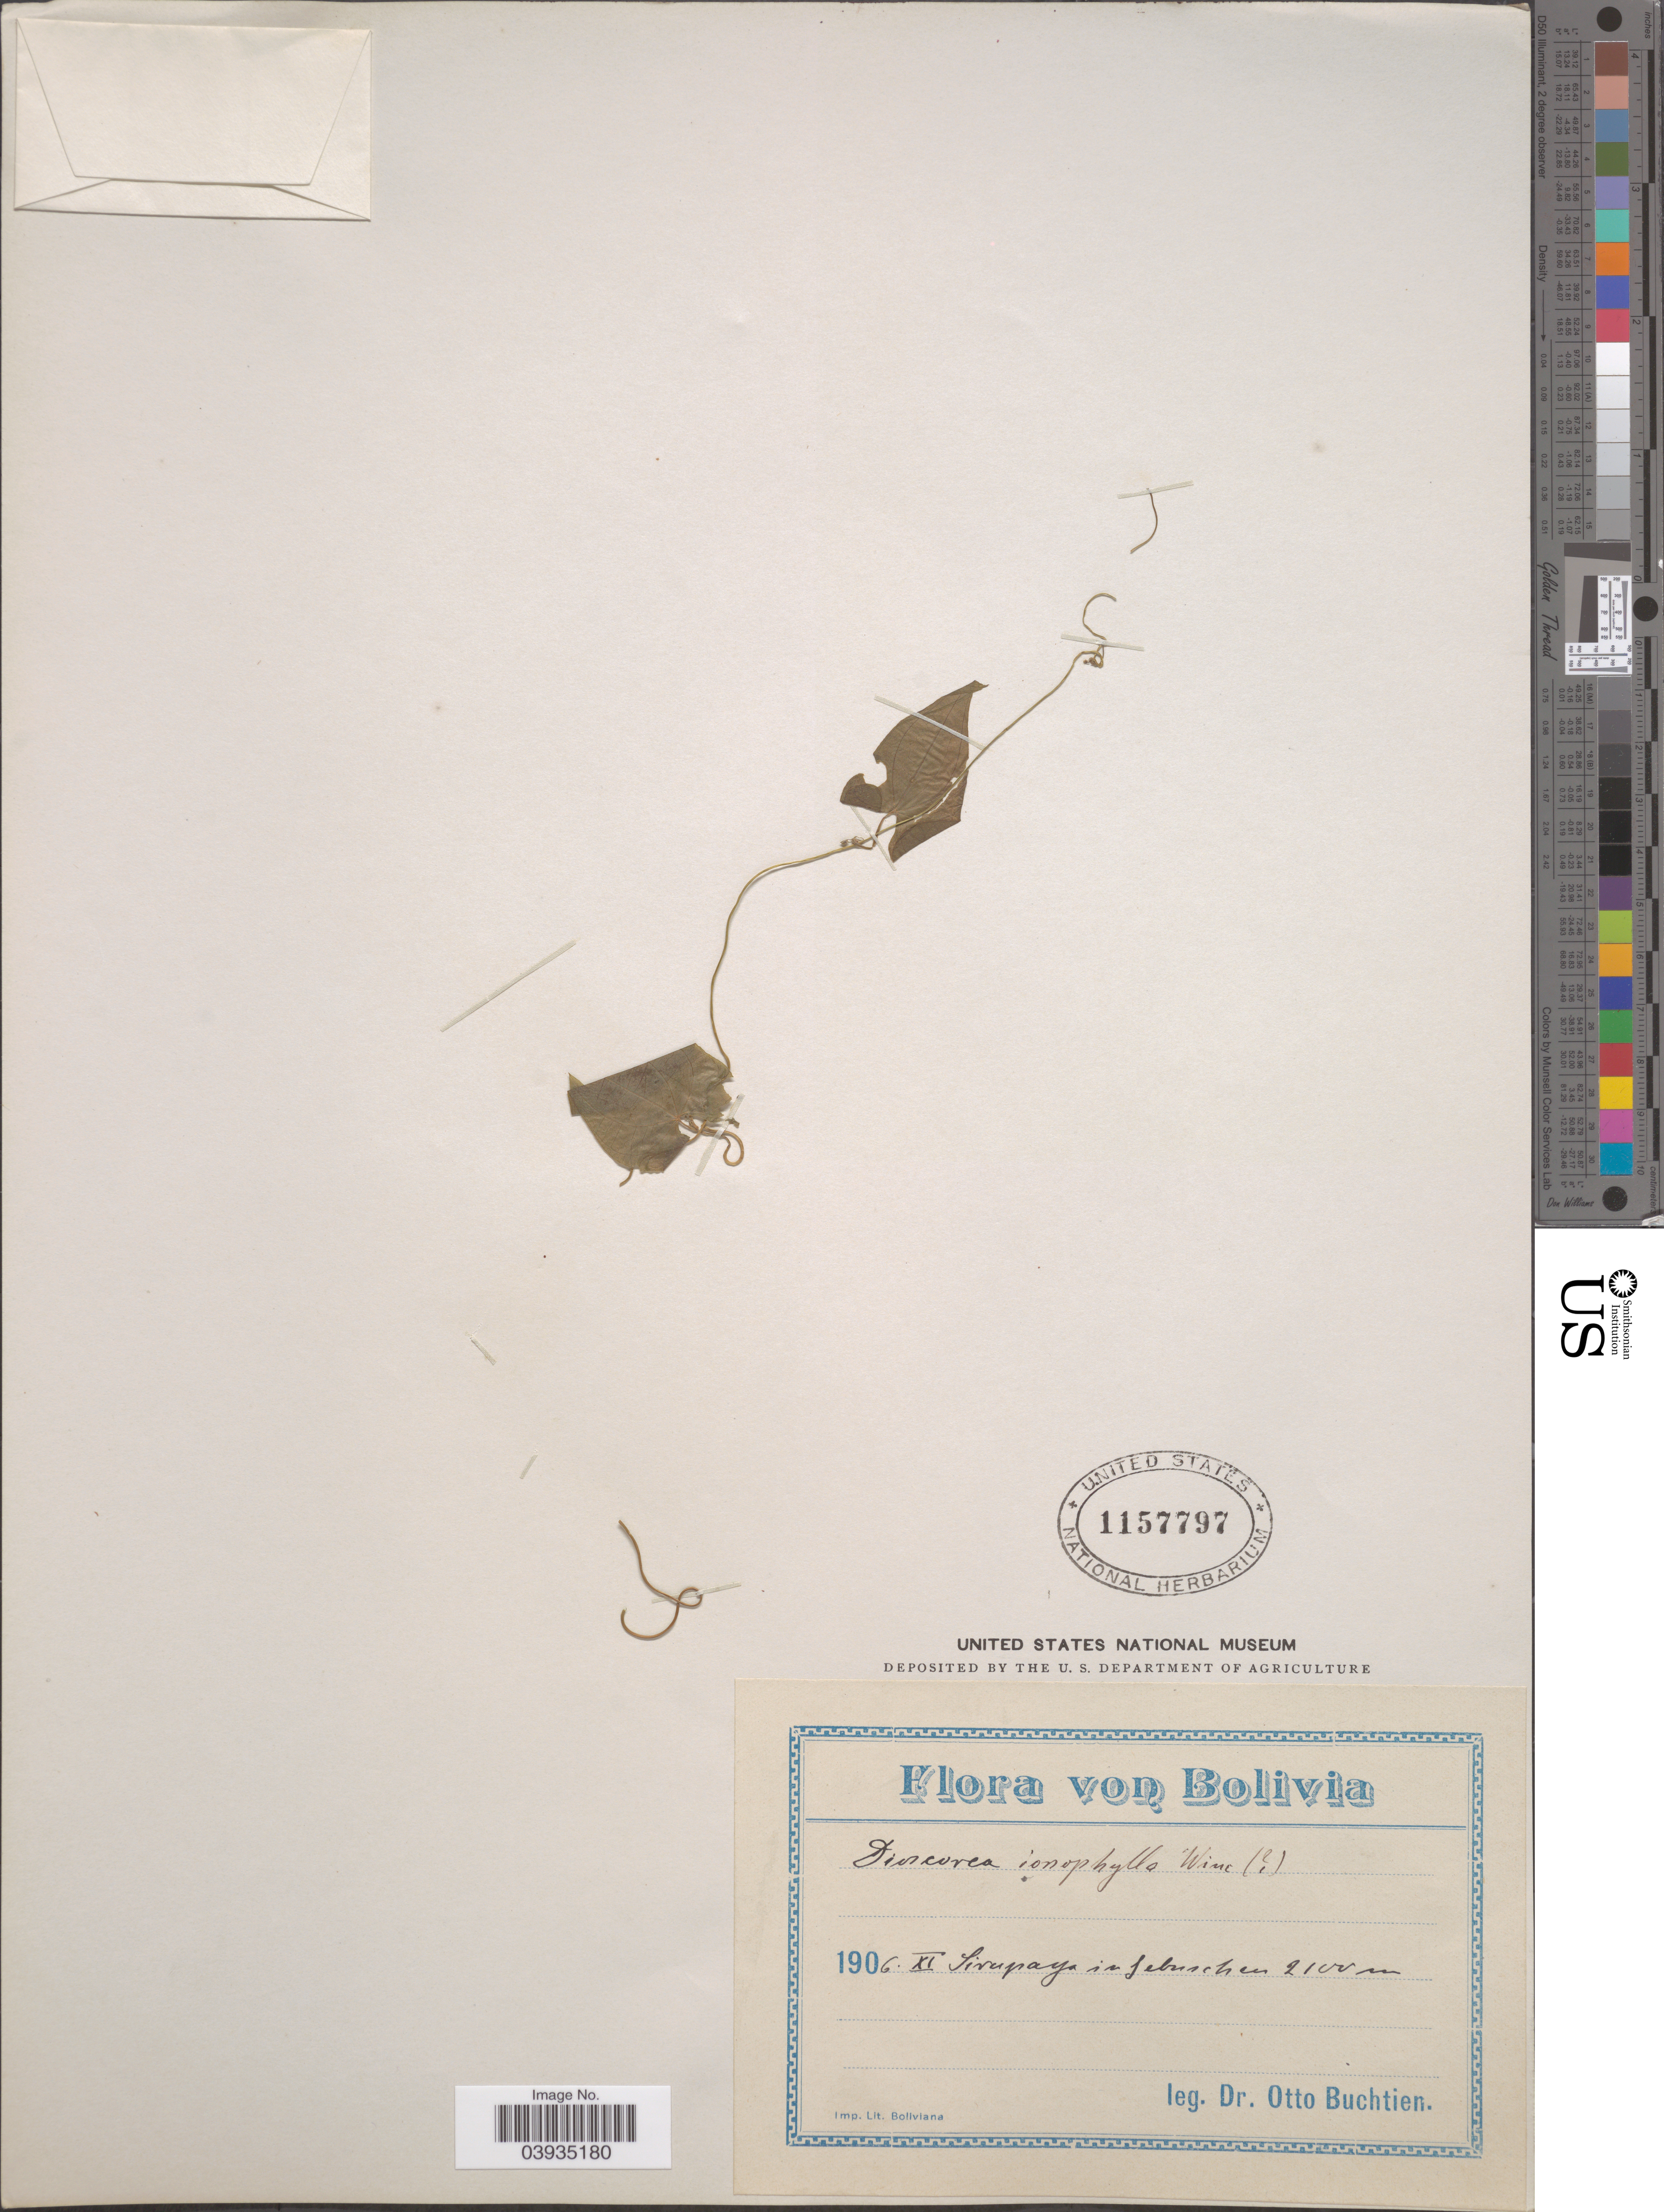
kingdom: Plantae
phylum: Tracheophyta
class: Liliopsida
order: Dioscoreales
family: Dioscoreaceae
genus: Dioscorea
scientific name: Dioscorea ionophylla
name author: Uline ex R. Knuth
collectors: O. Buchtien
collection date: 1906-11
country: Bolivia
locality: Sirupaya in Gebusch.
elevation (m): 2100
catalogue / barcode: US 1157797